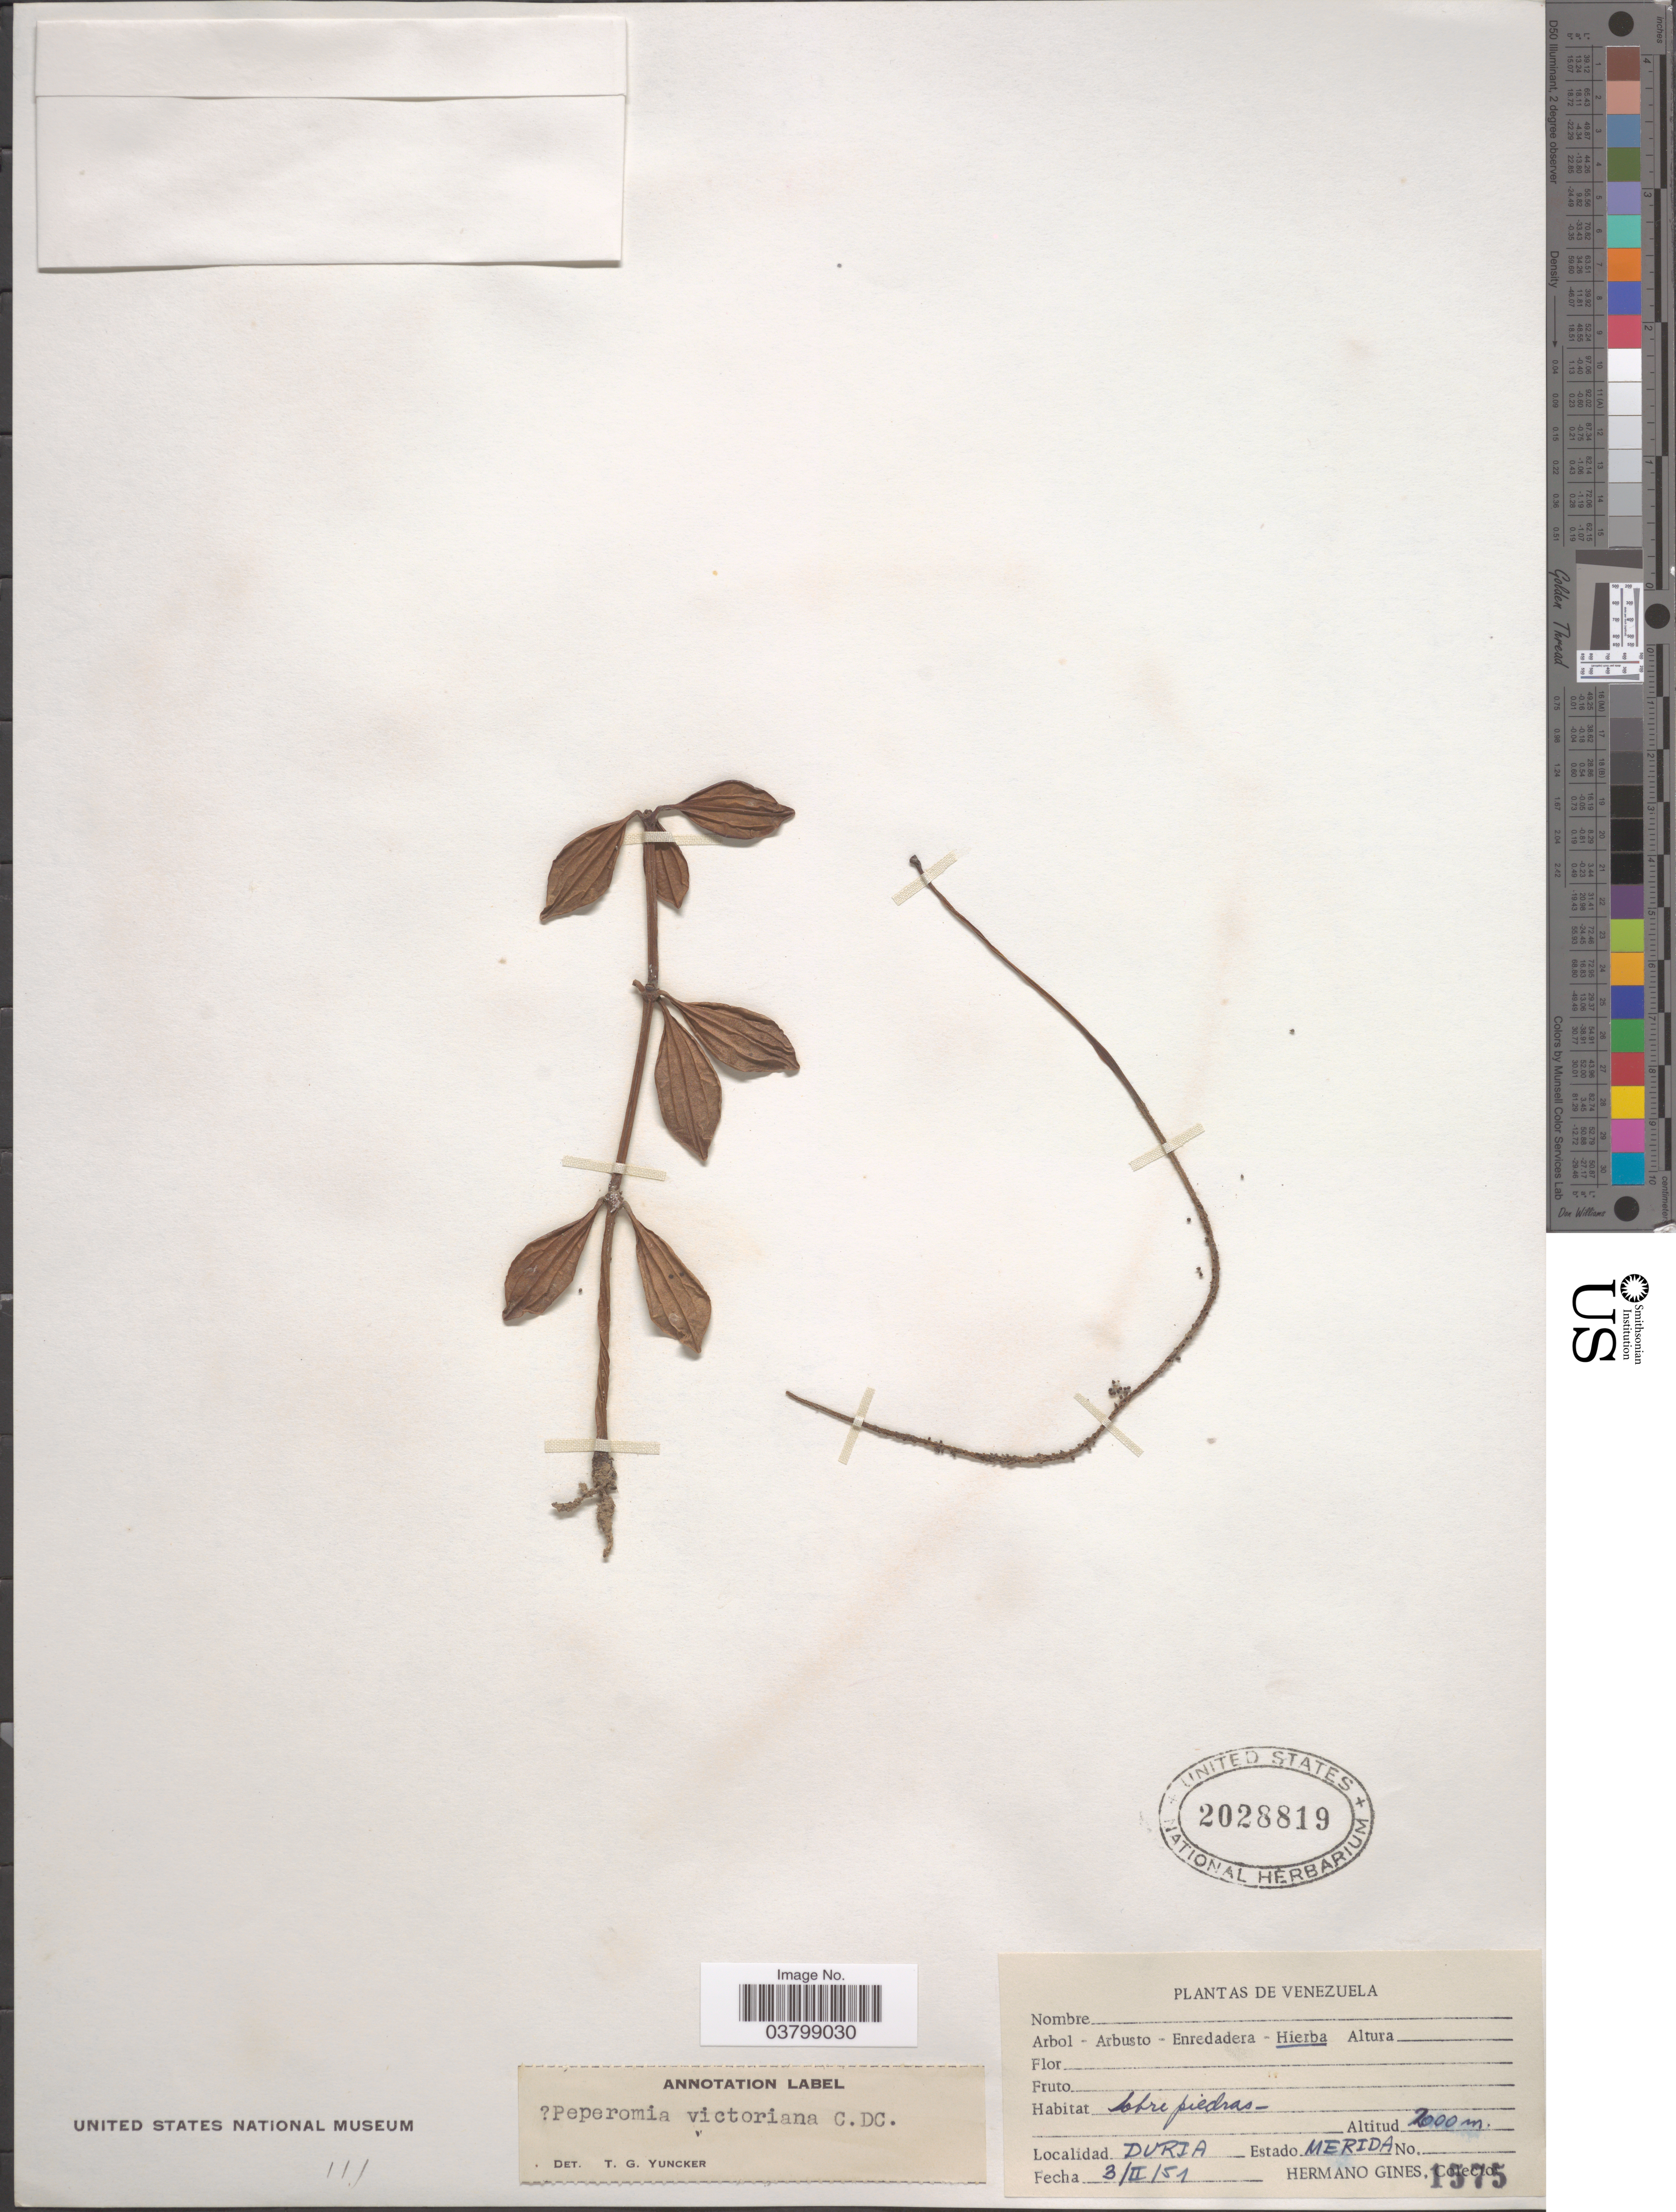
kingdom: Plantae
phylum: Tracheophyta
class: Magnoliopsida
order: Piperales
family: Piperaceae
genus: Peperomia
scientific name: Peperomia victoriana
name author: C. DC.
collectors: Bro. Gines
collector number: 1575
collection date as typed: Transcribed d/m/y: 3/2/51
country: Venezuela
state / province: Merida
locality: Duria.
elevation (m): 2000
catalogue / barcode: US 2028819